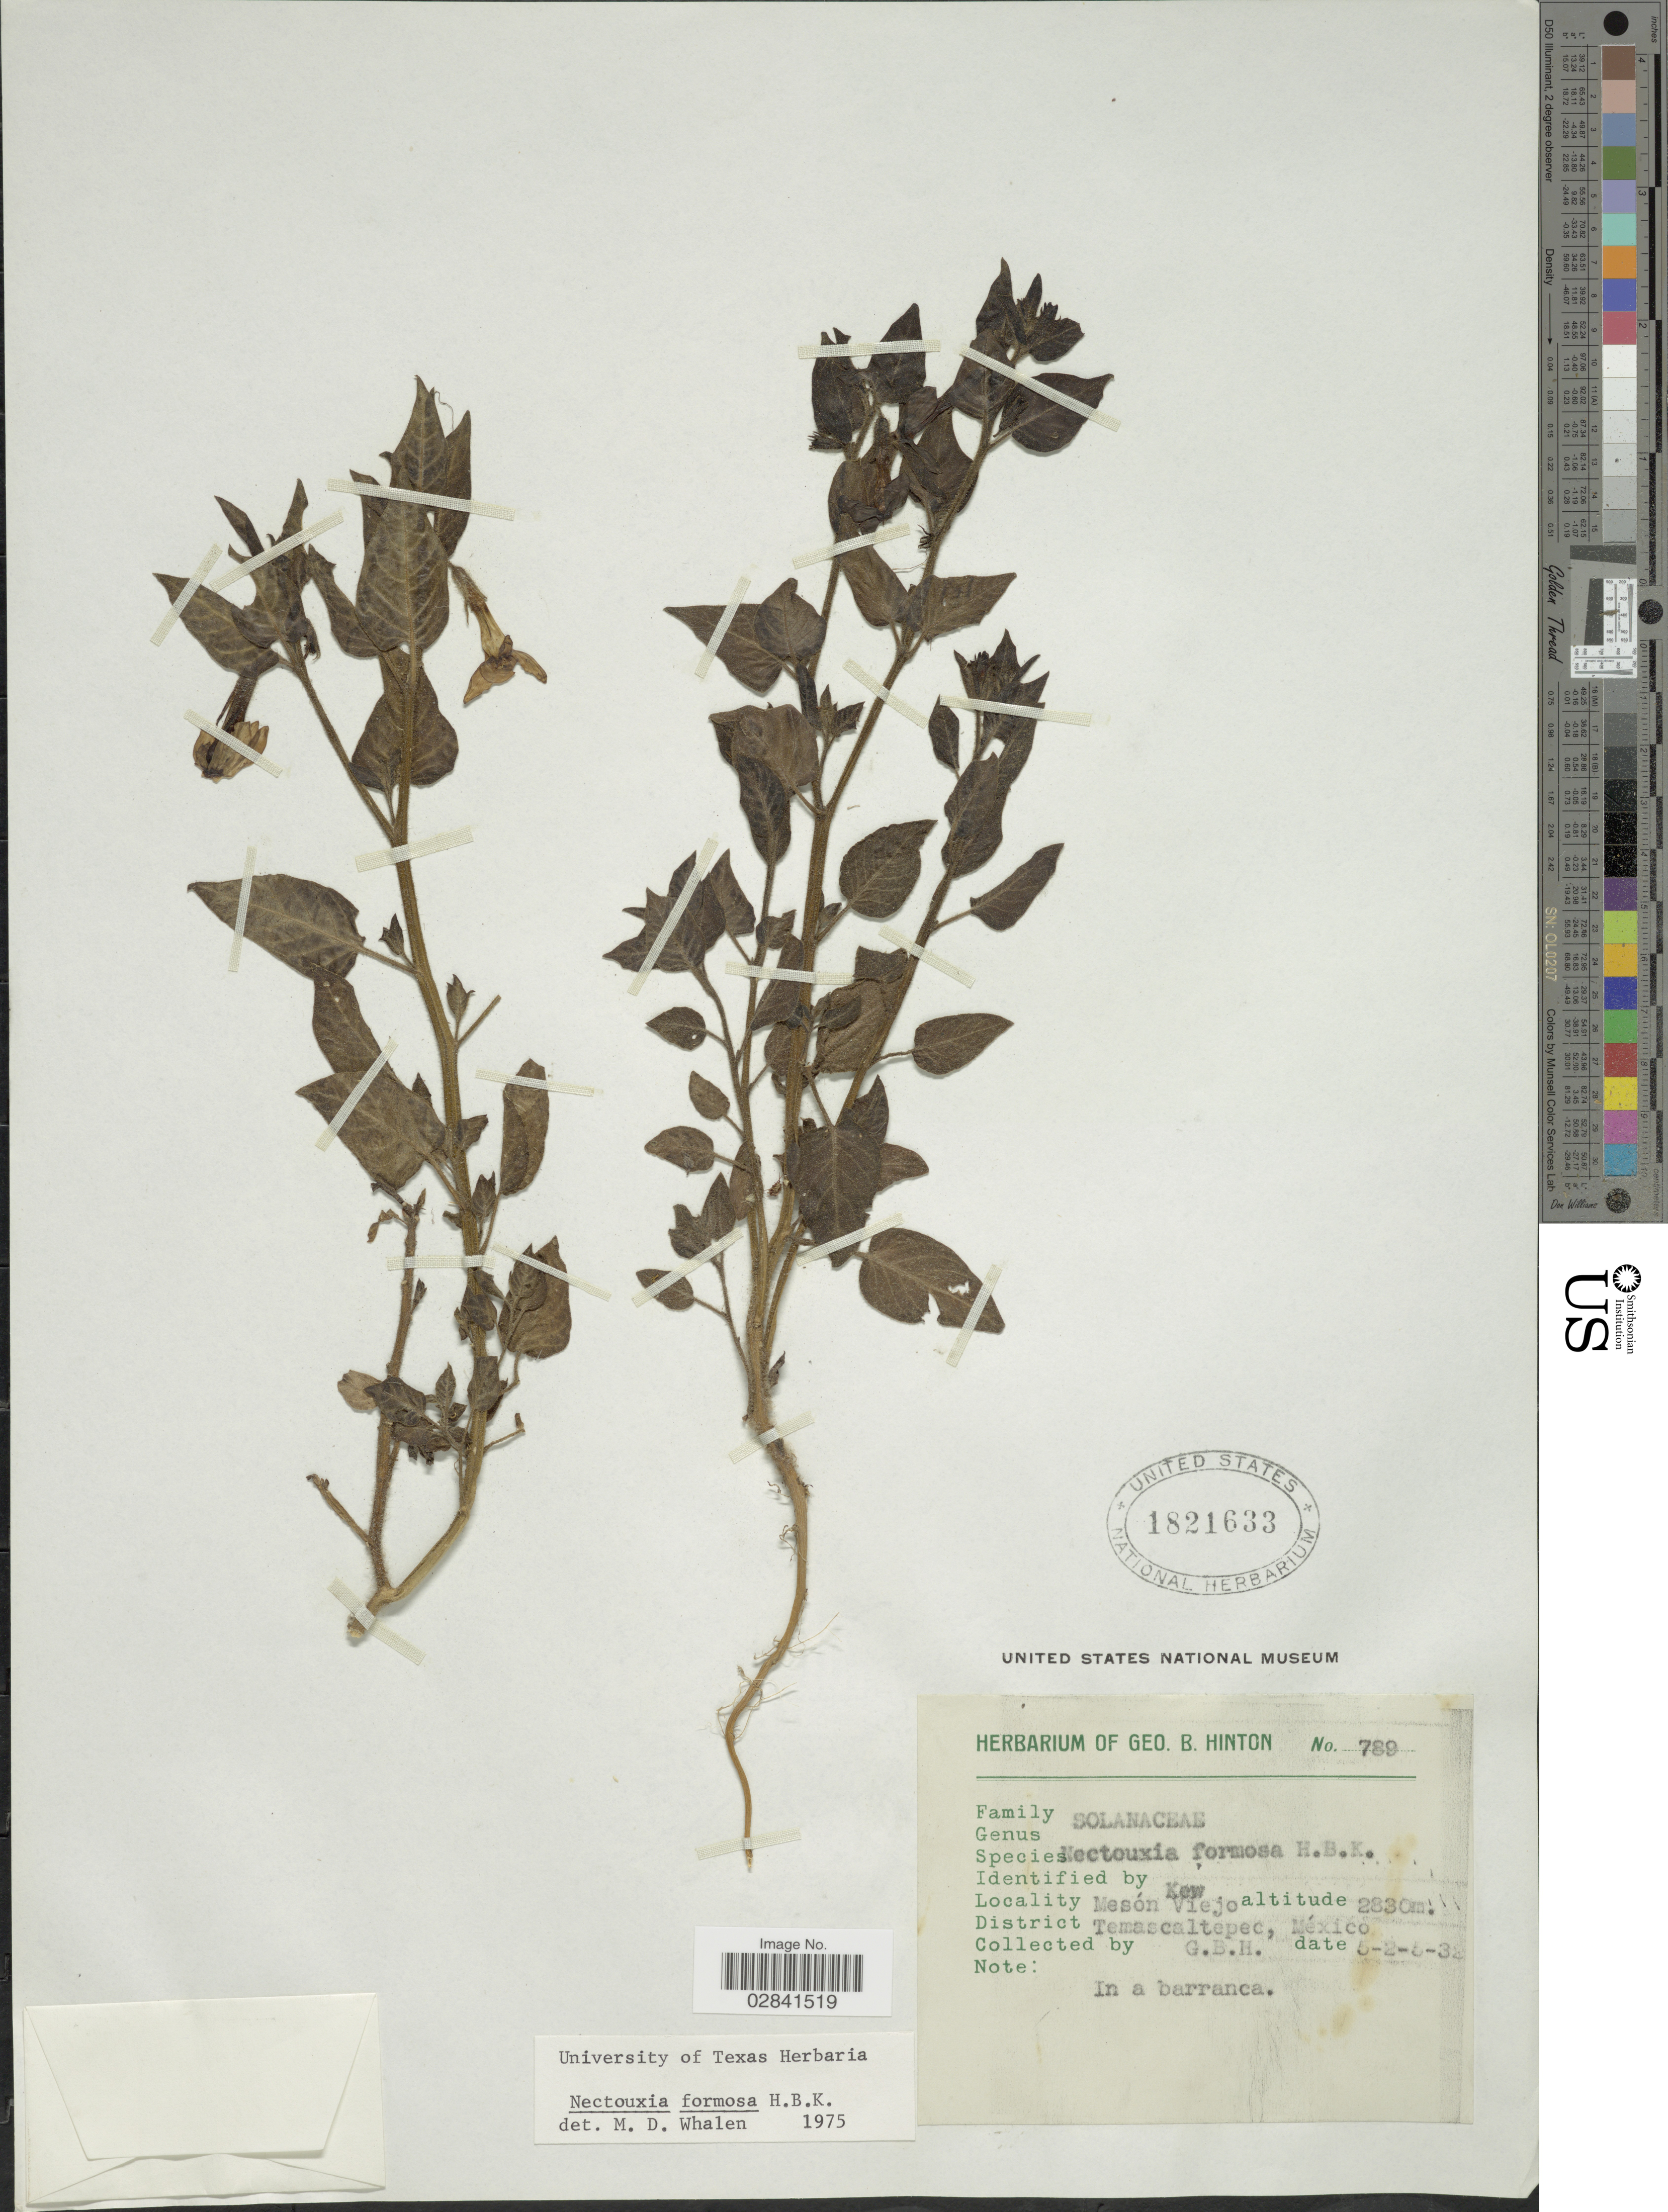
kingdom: Plantae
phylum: Tracheophyta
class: Magnoliopsida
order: Solanales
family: Solanaceae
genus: Nectouxia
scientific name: Nectouxia formosa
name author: Kunth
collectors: G. B. Hinton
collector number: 789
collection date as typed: Transcribed d/m/y: 5/2/32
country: Mexico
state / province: México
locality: Mesón Viejo. District Temascaltepec.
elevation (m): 2830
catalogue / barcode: US 1821633